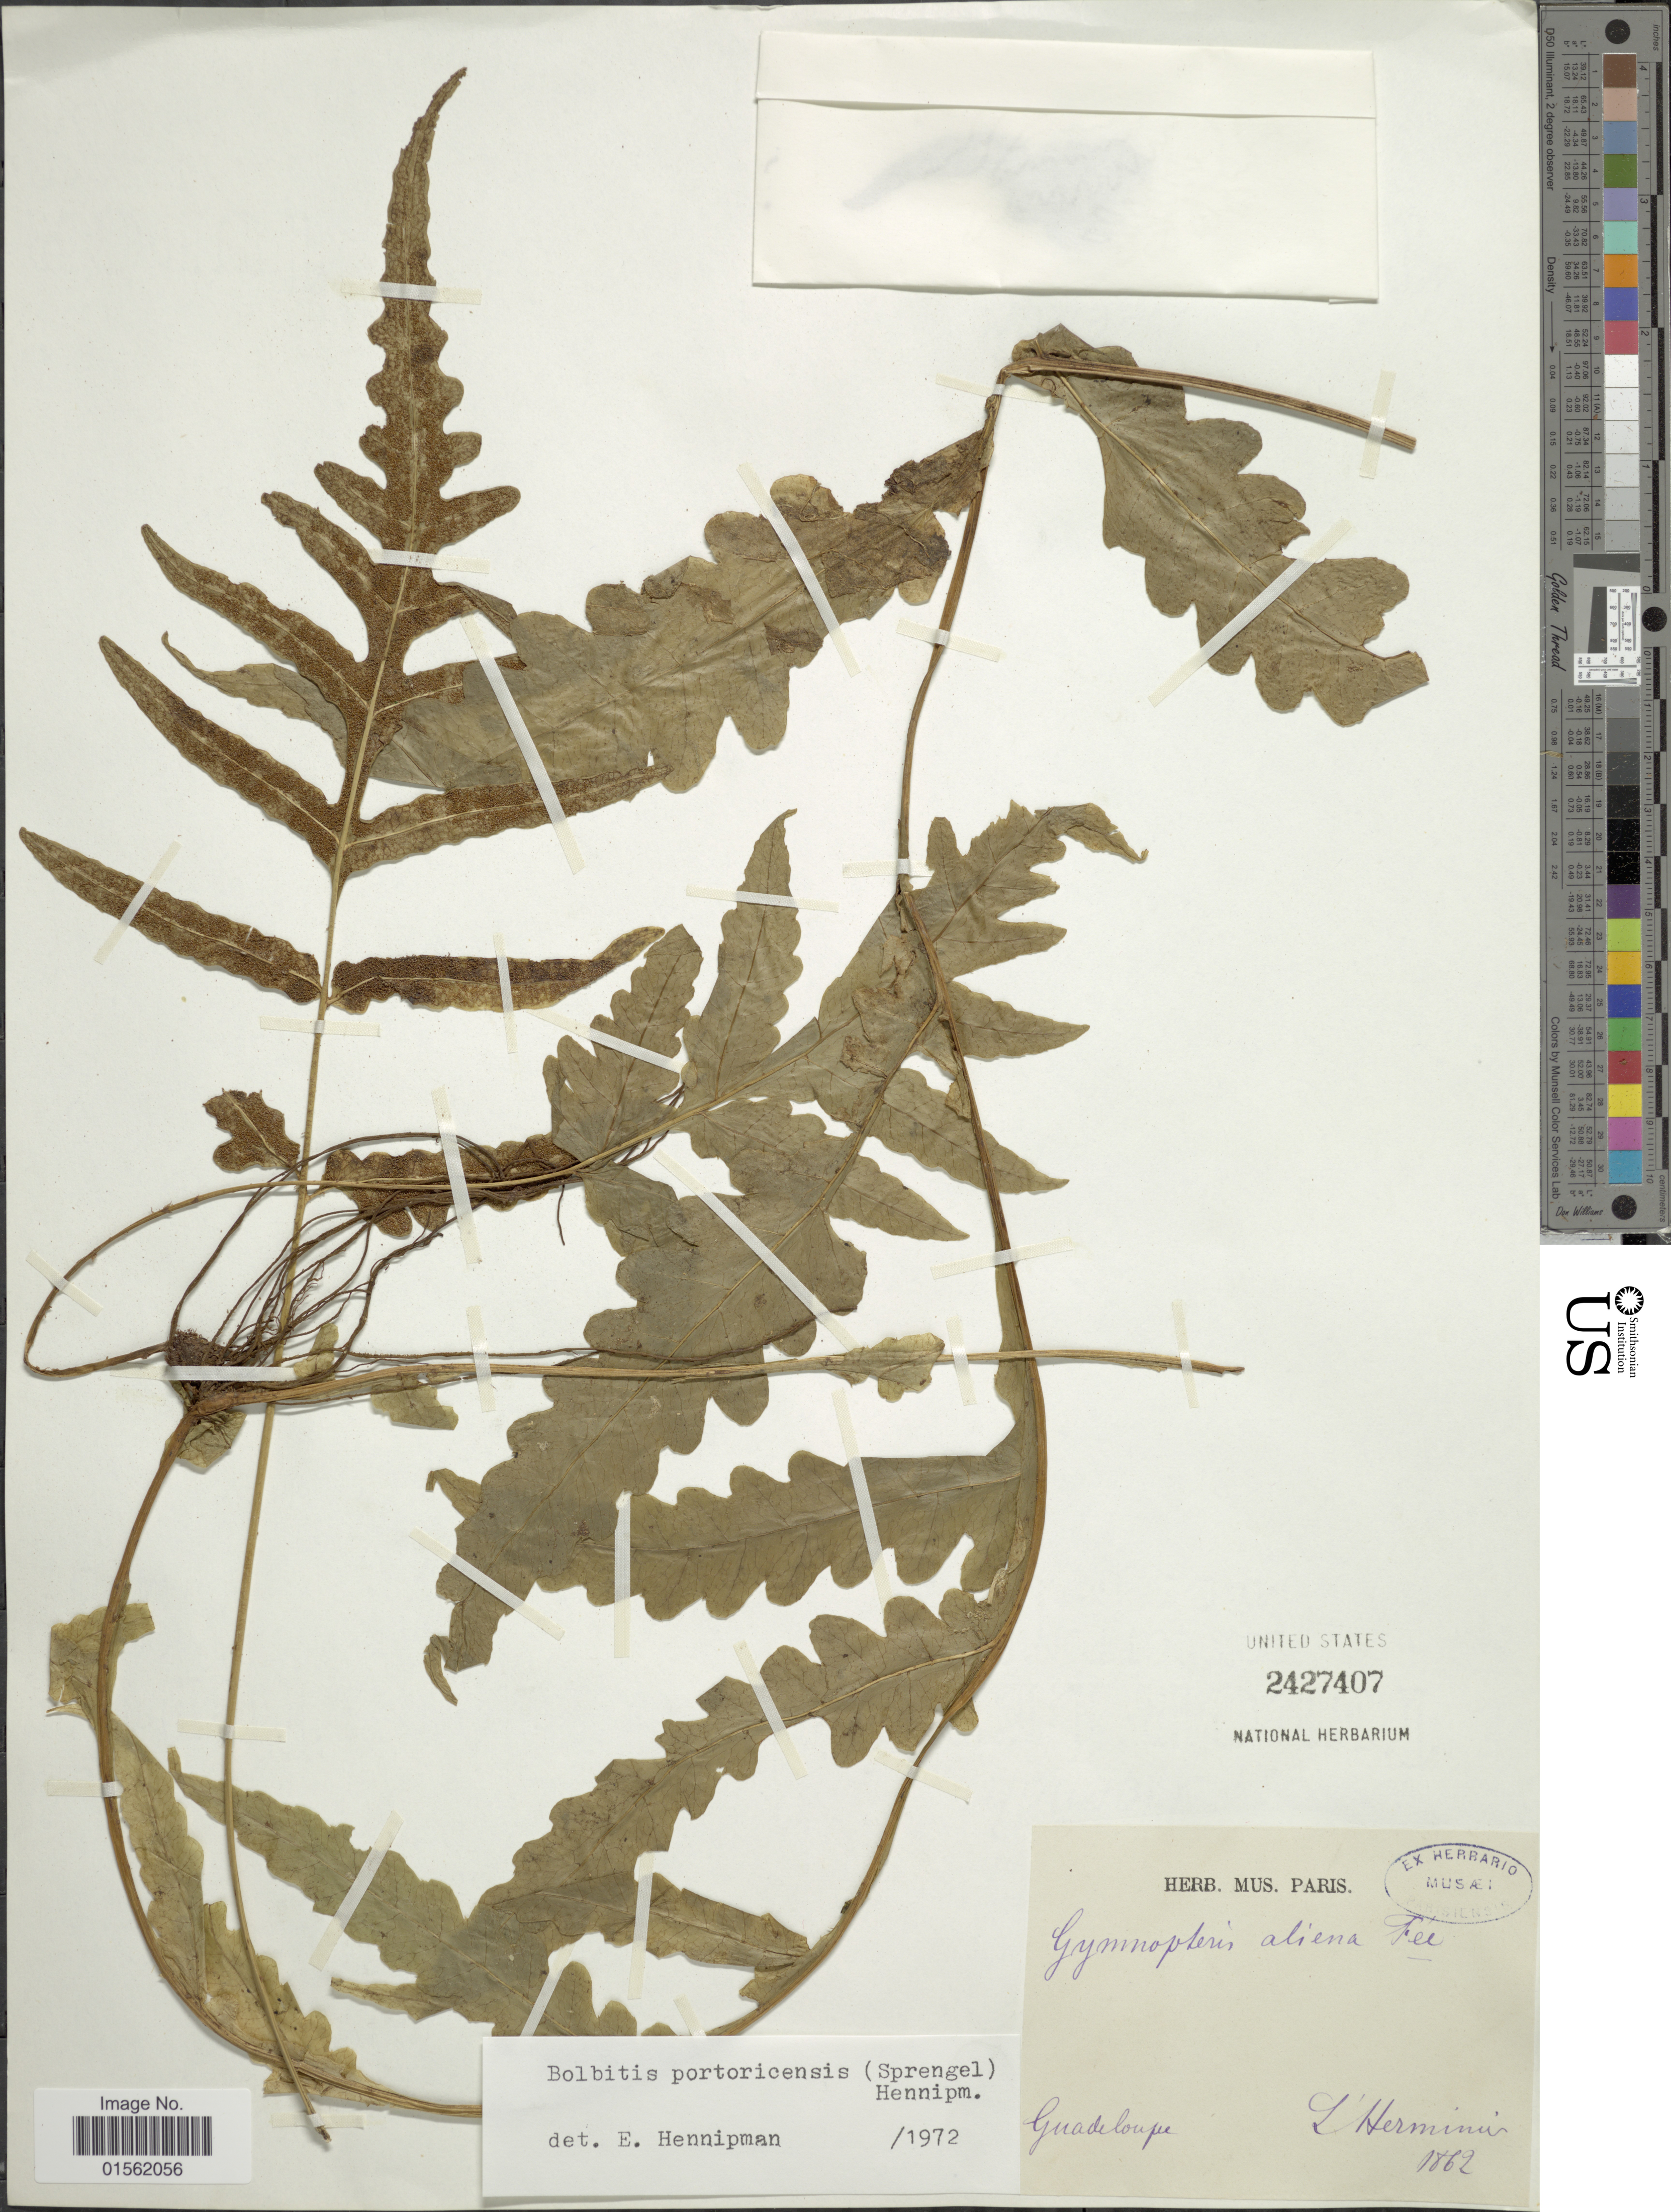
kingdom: Plantae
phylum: Tracheophyta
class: Polypodiopsida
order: Polypodiales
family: Dryopteridaceae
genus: Bolbitis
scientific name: Bolbitis portoricensis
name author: (Spreng.) Hennipman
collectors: -. L'Herminier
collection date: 1862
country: Guadeloupe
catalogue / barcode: US 2427407